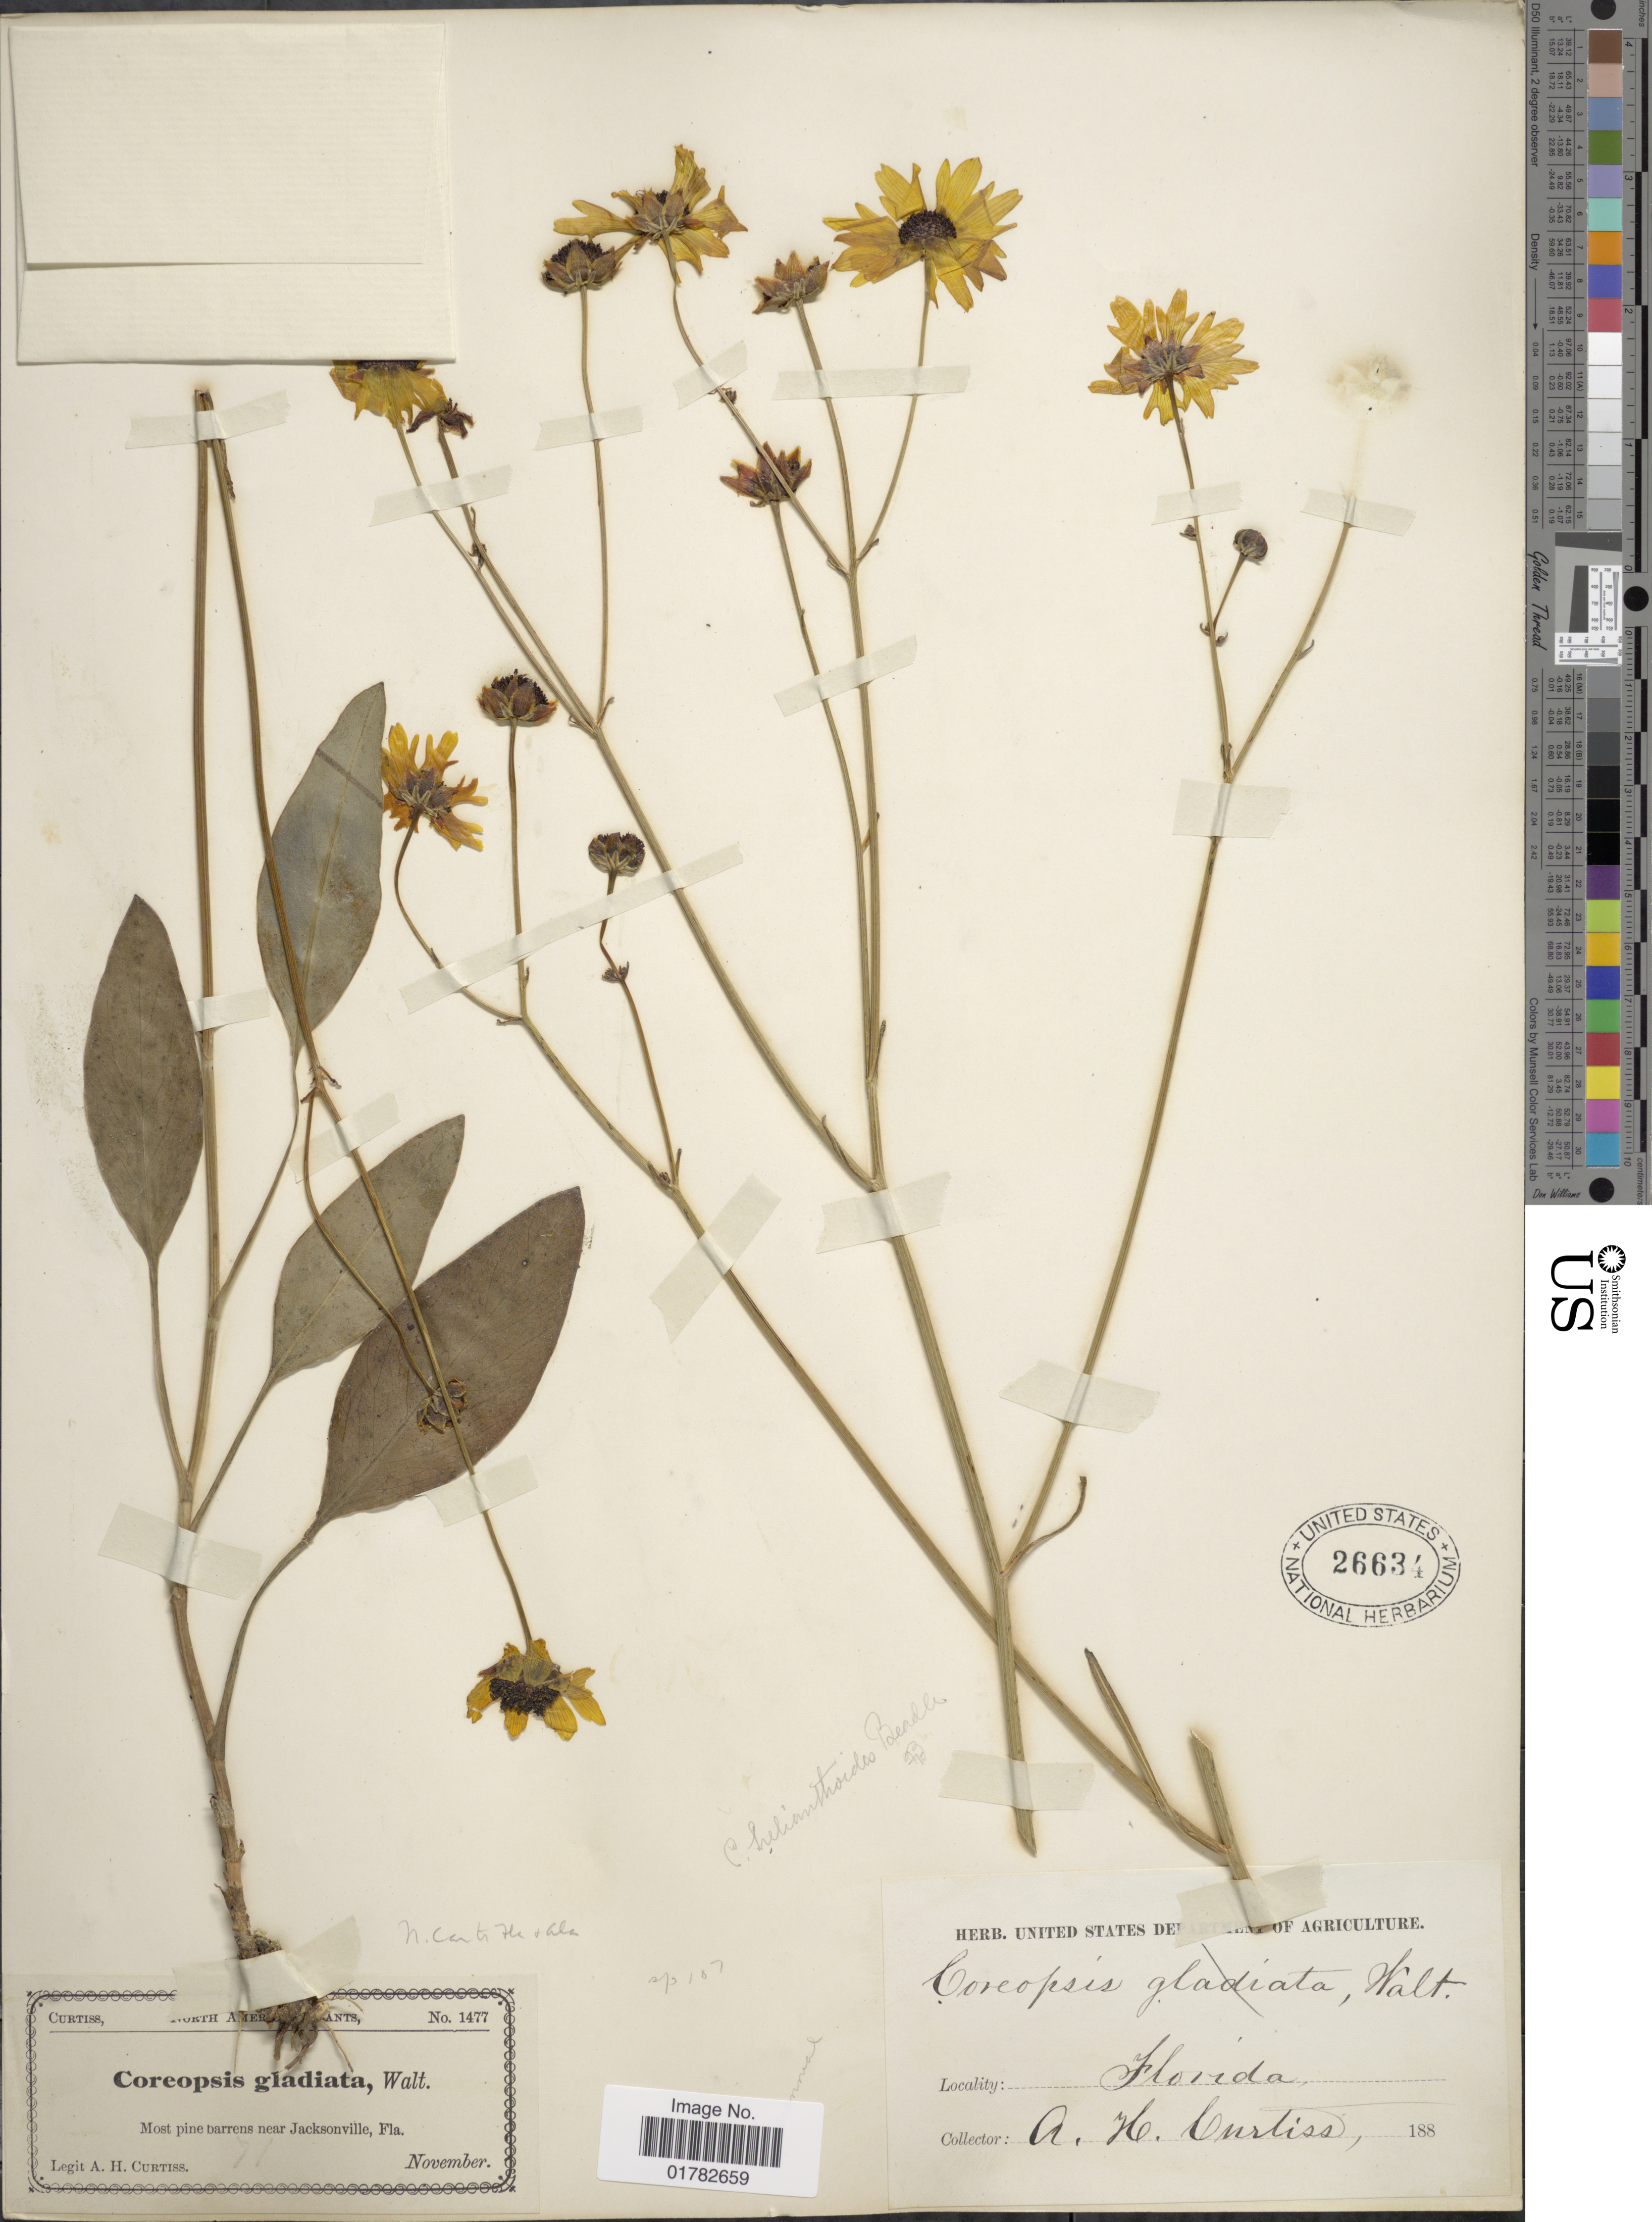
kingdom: Plantae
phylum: Tracheophyta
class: Magnoliopsida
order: Asterales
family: Asteraceae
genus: Coreopsis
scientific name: Coreopsis helianthoides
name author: Beadle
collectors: A. H. Curtiss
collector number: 1477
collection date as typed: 188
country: United States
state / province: Florida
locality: Moist pine barrens near Jacksonville, North America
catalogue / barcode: US 26634